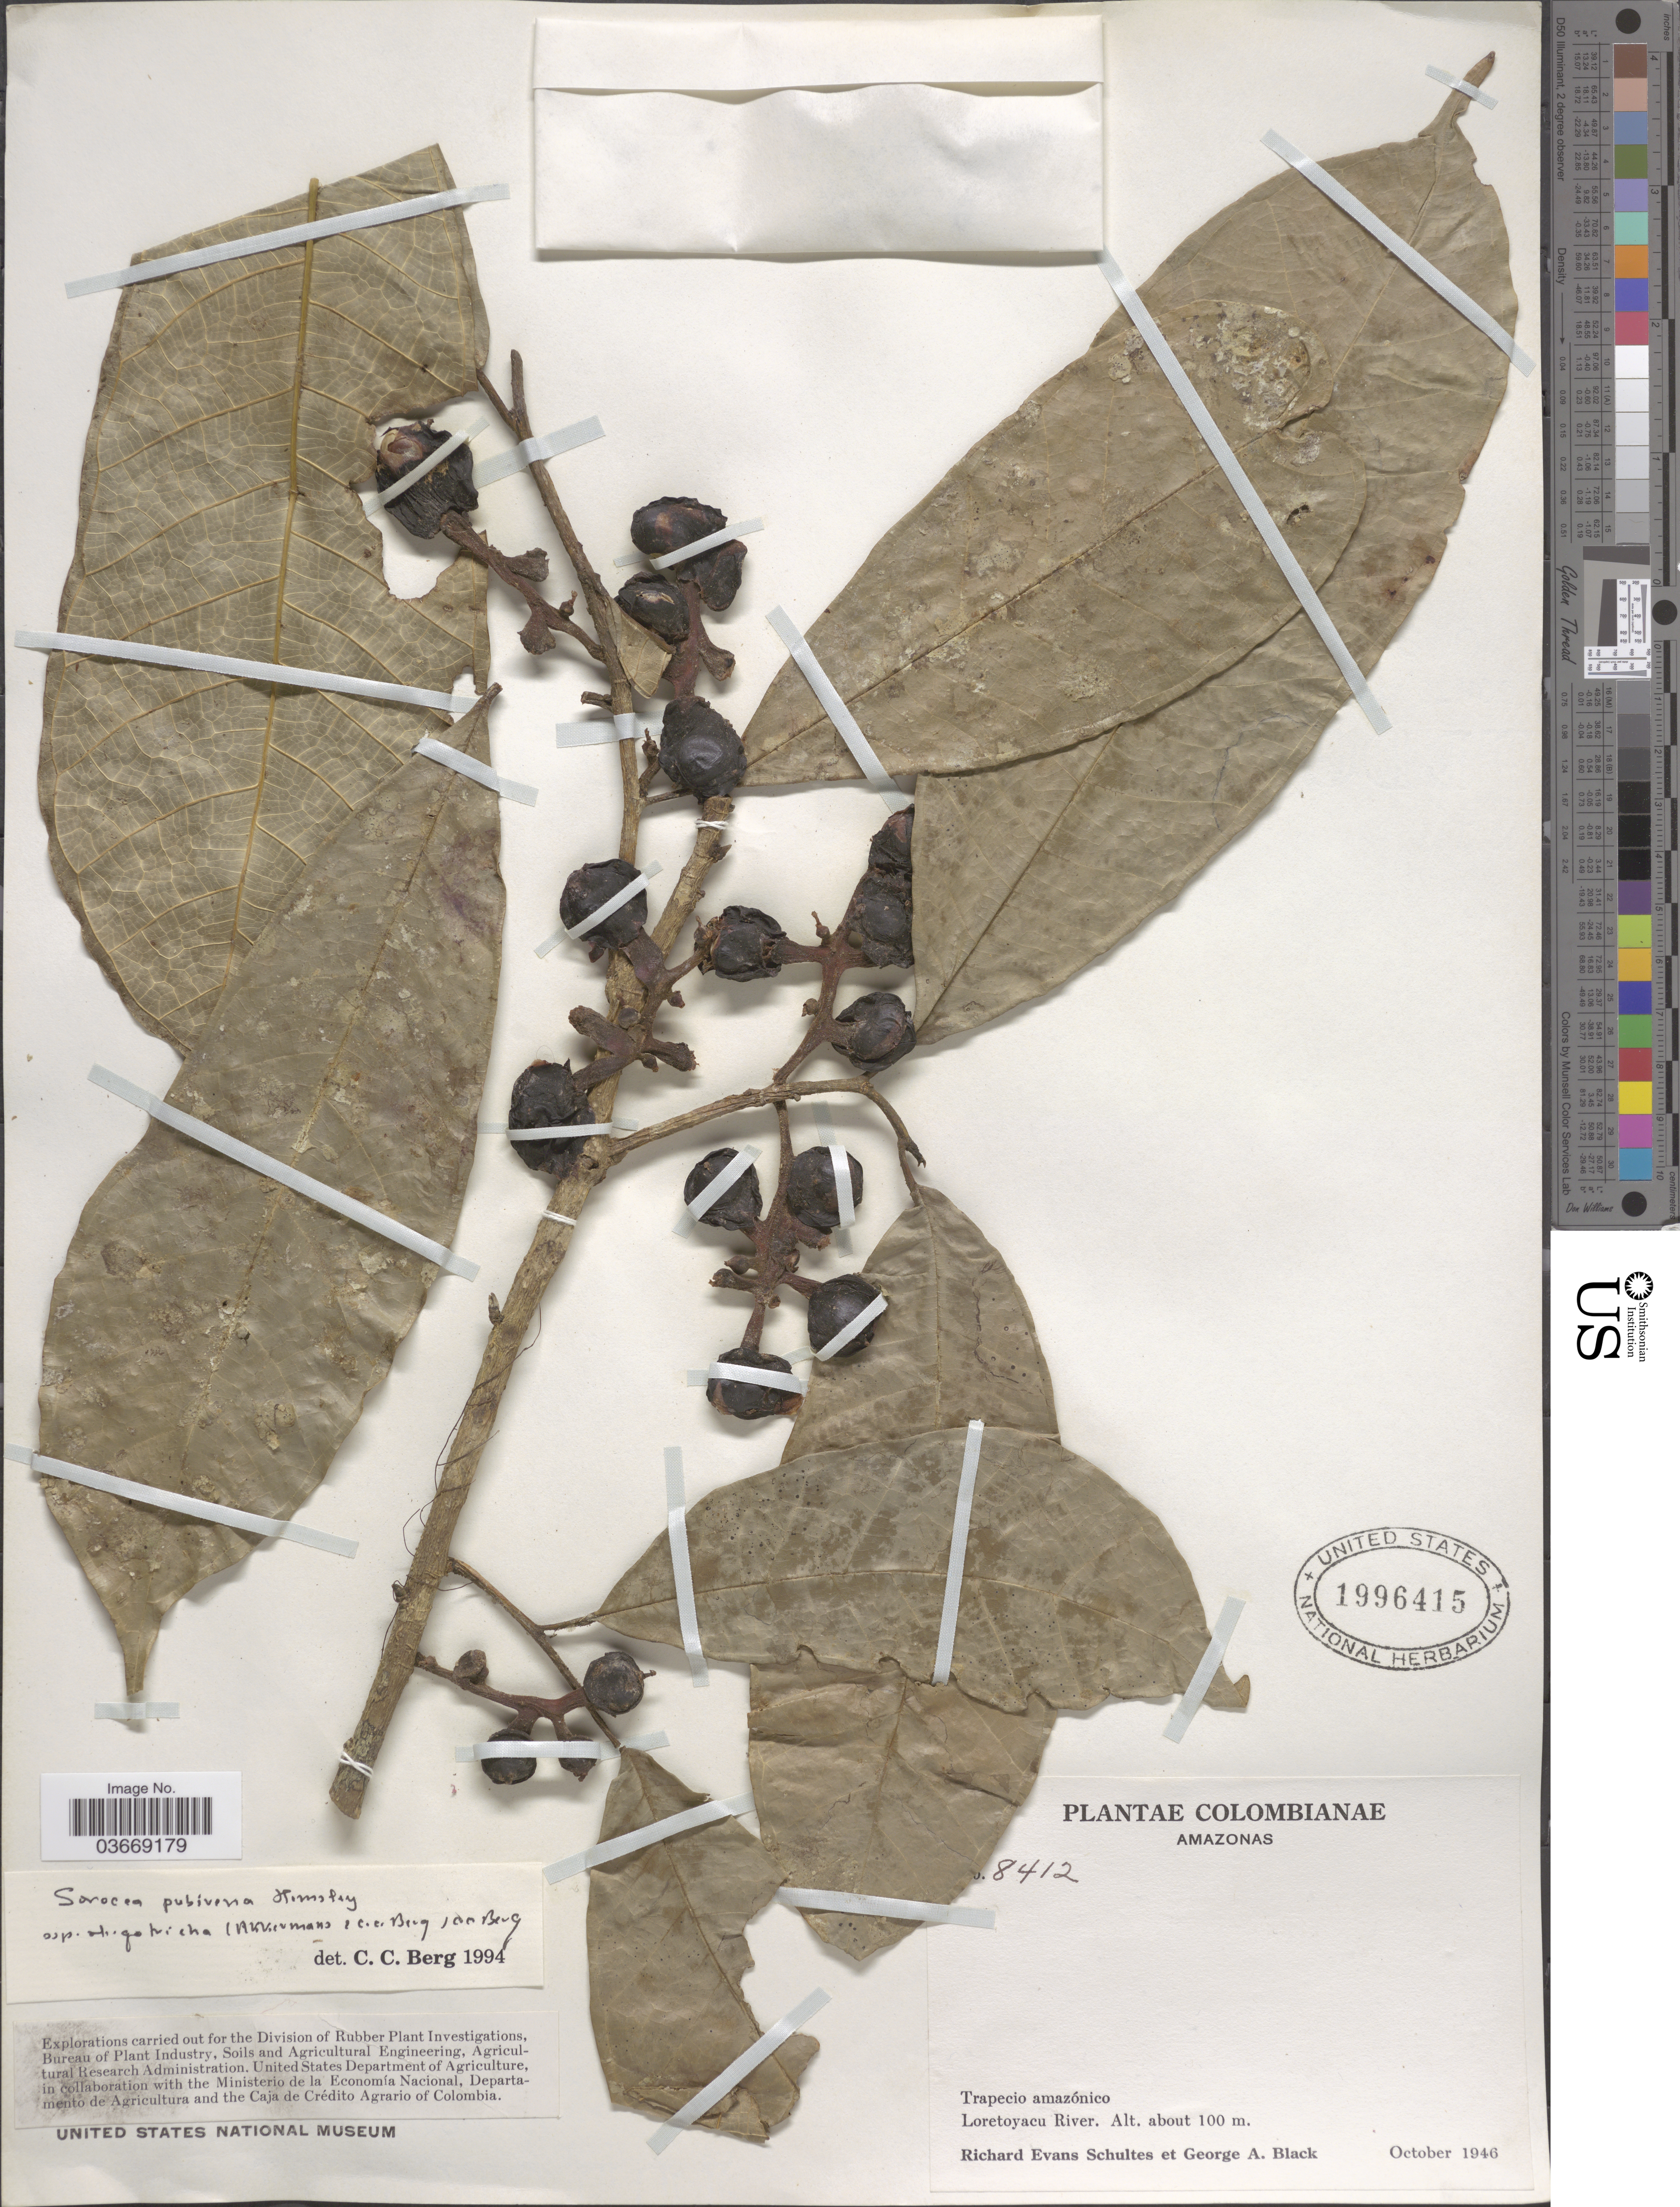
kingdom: Plantae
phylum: Tracheophyta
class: Magnoliopsida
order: Rosales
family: Moraceae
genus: Sorocea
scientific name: Sorocea pubivena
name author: Hemsl.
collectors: R. E. Schultes & G. A. Black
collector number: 8412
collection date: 1946-10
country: Colombia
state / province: Amazônas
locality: Trapecio amazónico, Loretoyacu River.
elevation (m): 100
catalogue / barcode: US 1996415